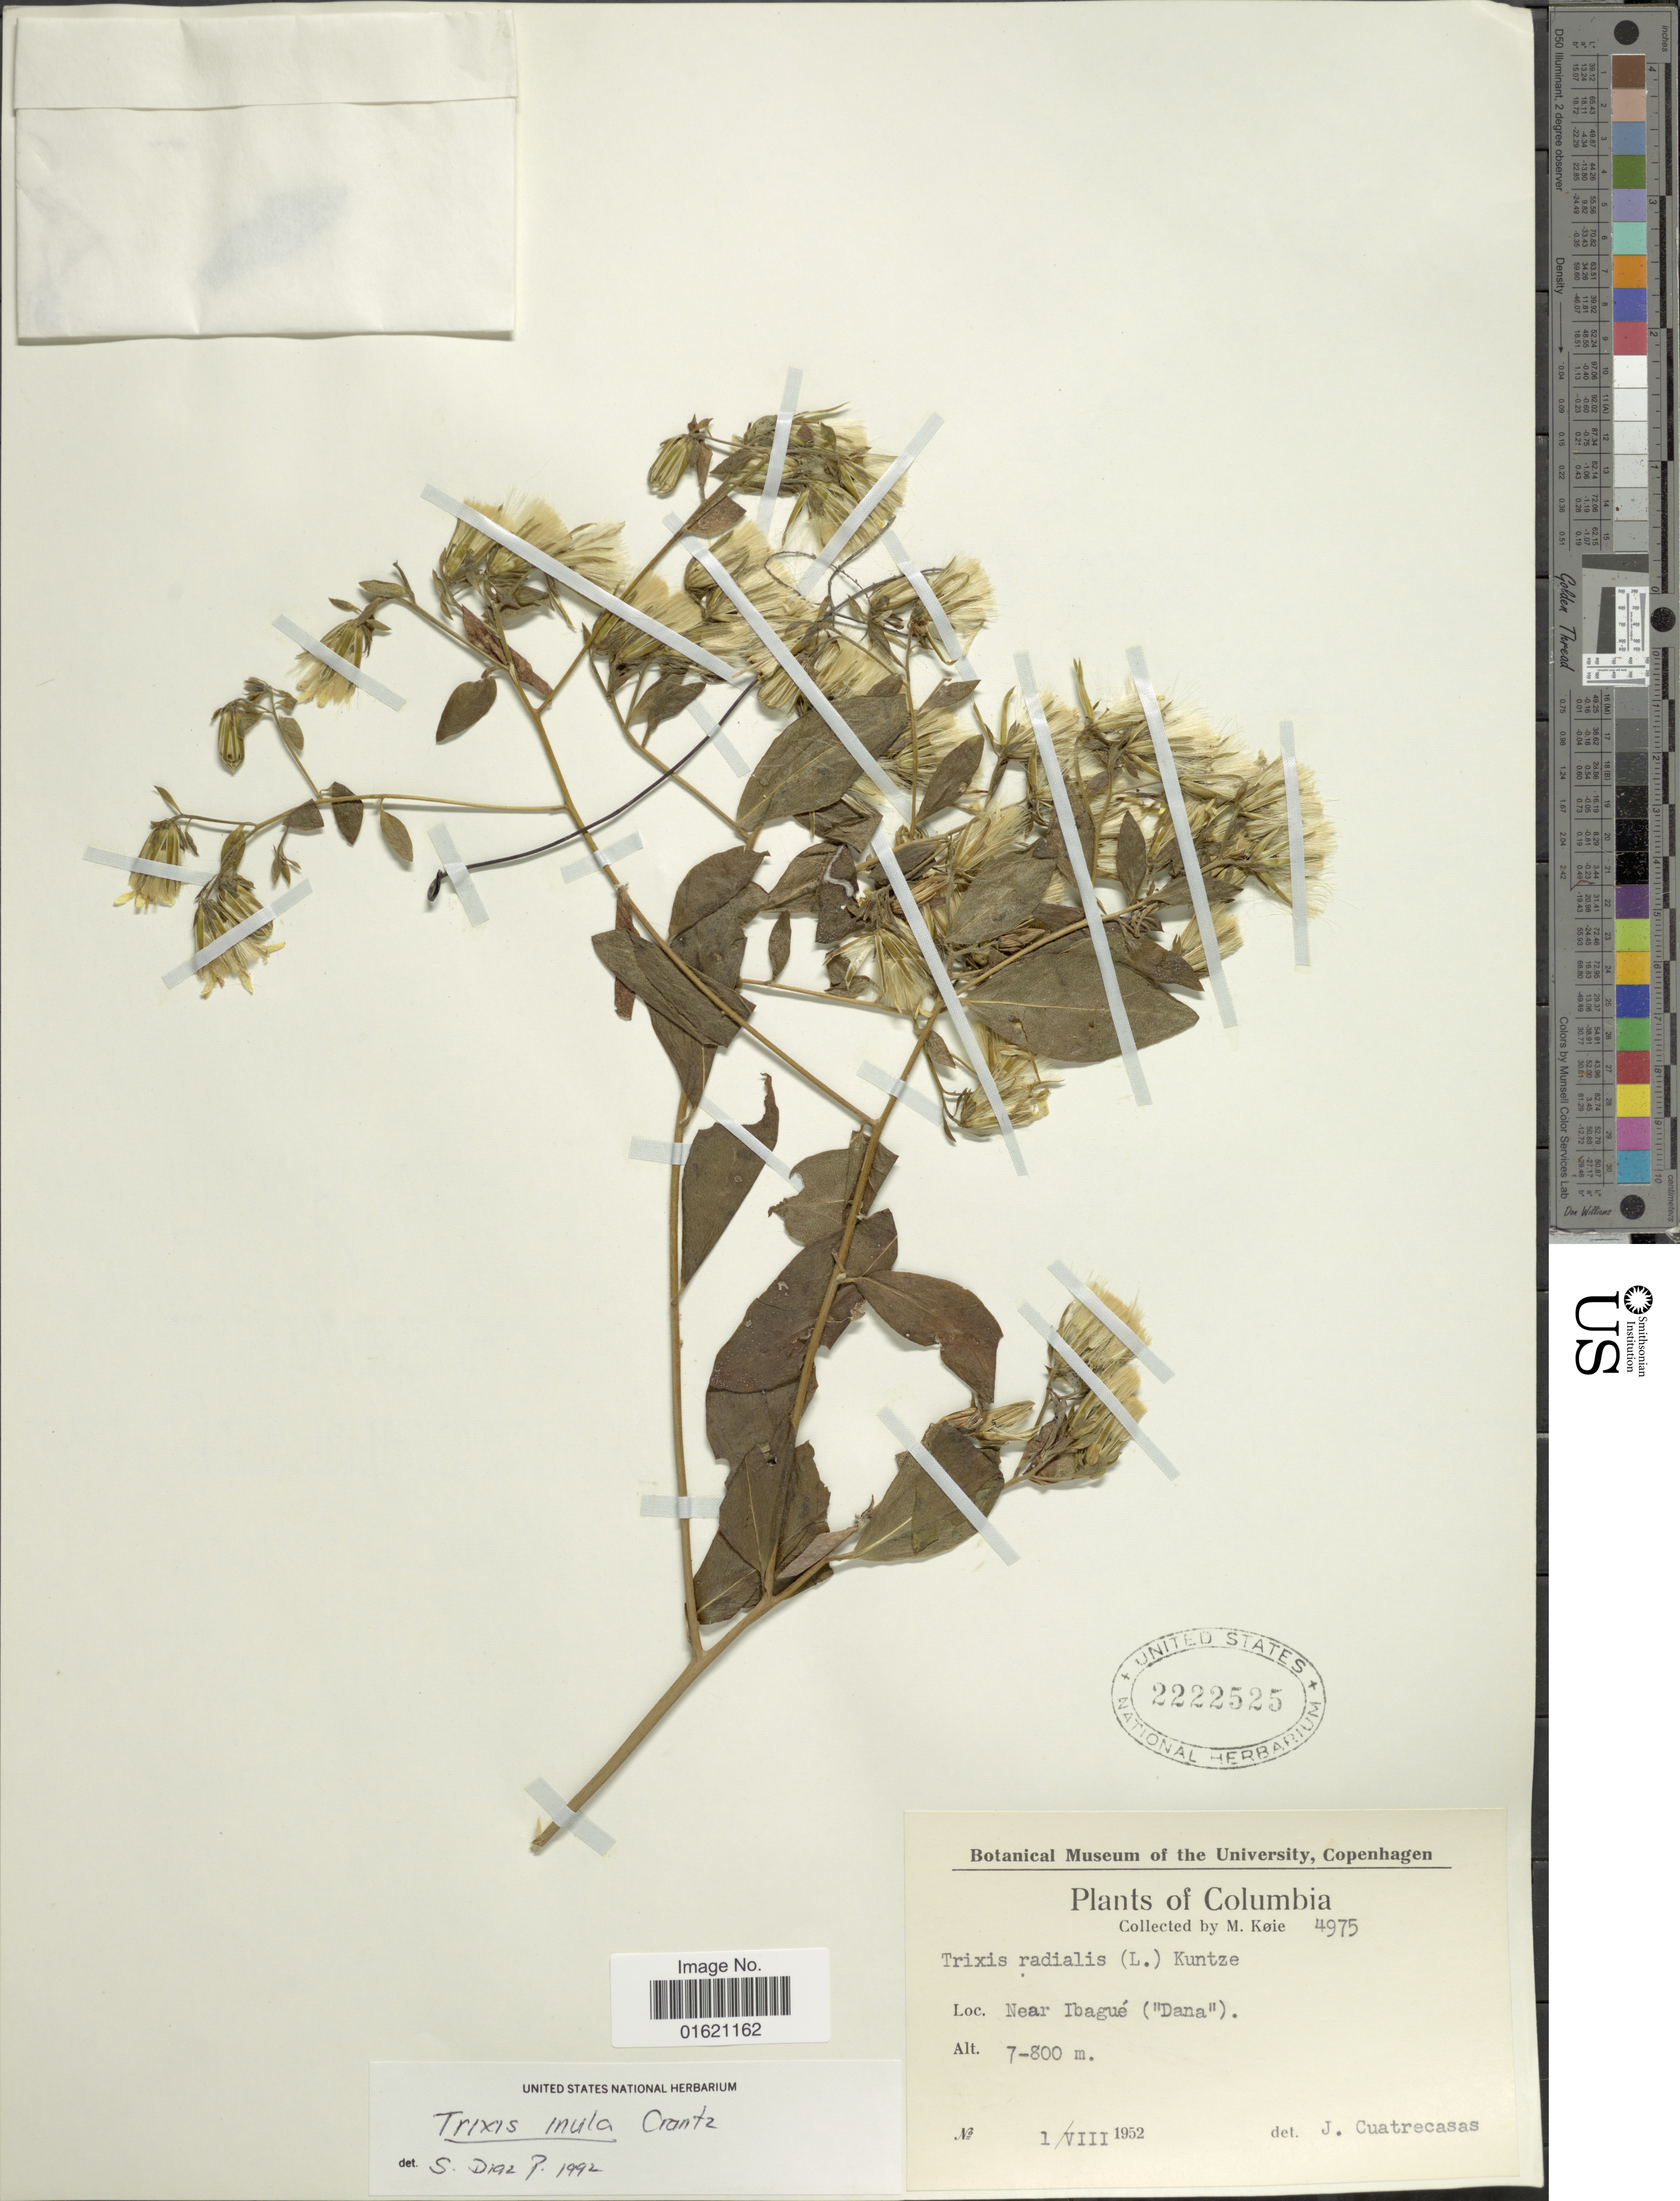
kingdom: Plantae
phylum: Tracheophyta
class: Magnoliopsida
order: Asterales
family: Asteraceae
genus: Trixis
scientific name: Trixis inula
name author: Crantz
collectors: M. Köie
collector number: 4975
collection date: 1952-08-01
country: Colombia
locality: Nea Ibagué ("Dana")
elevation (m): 700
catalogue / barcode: US 2222525